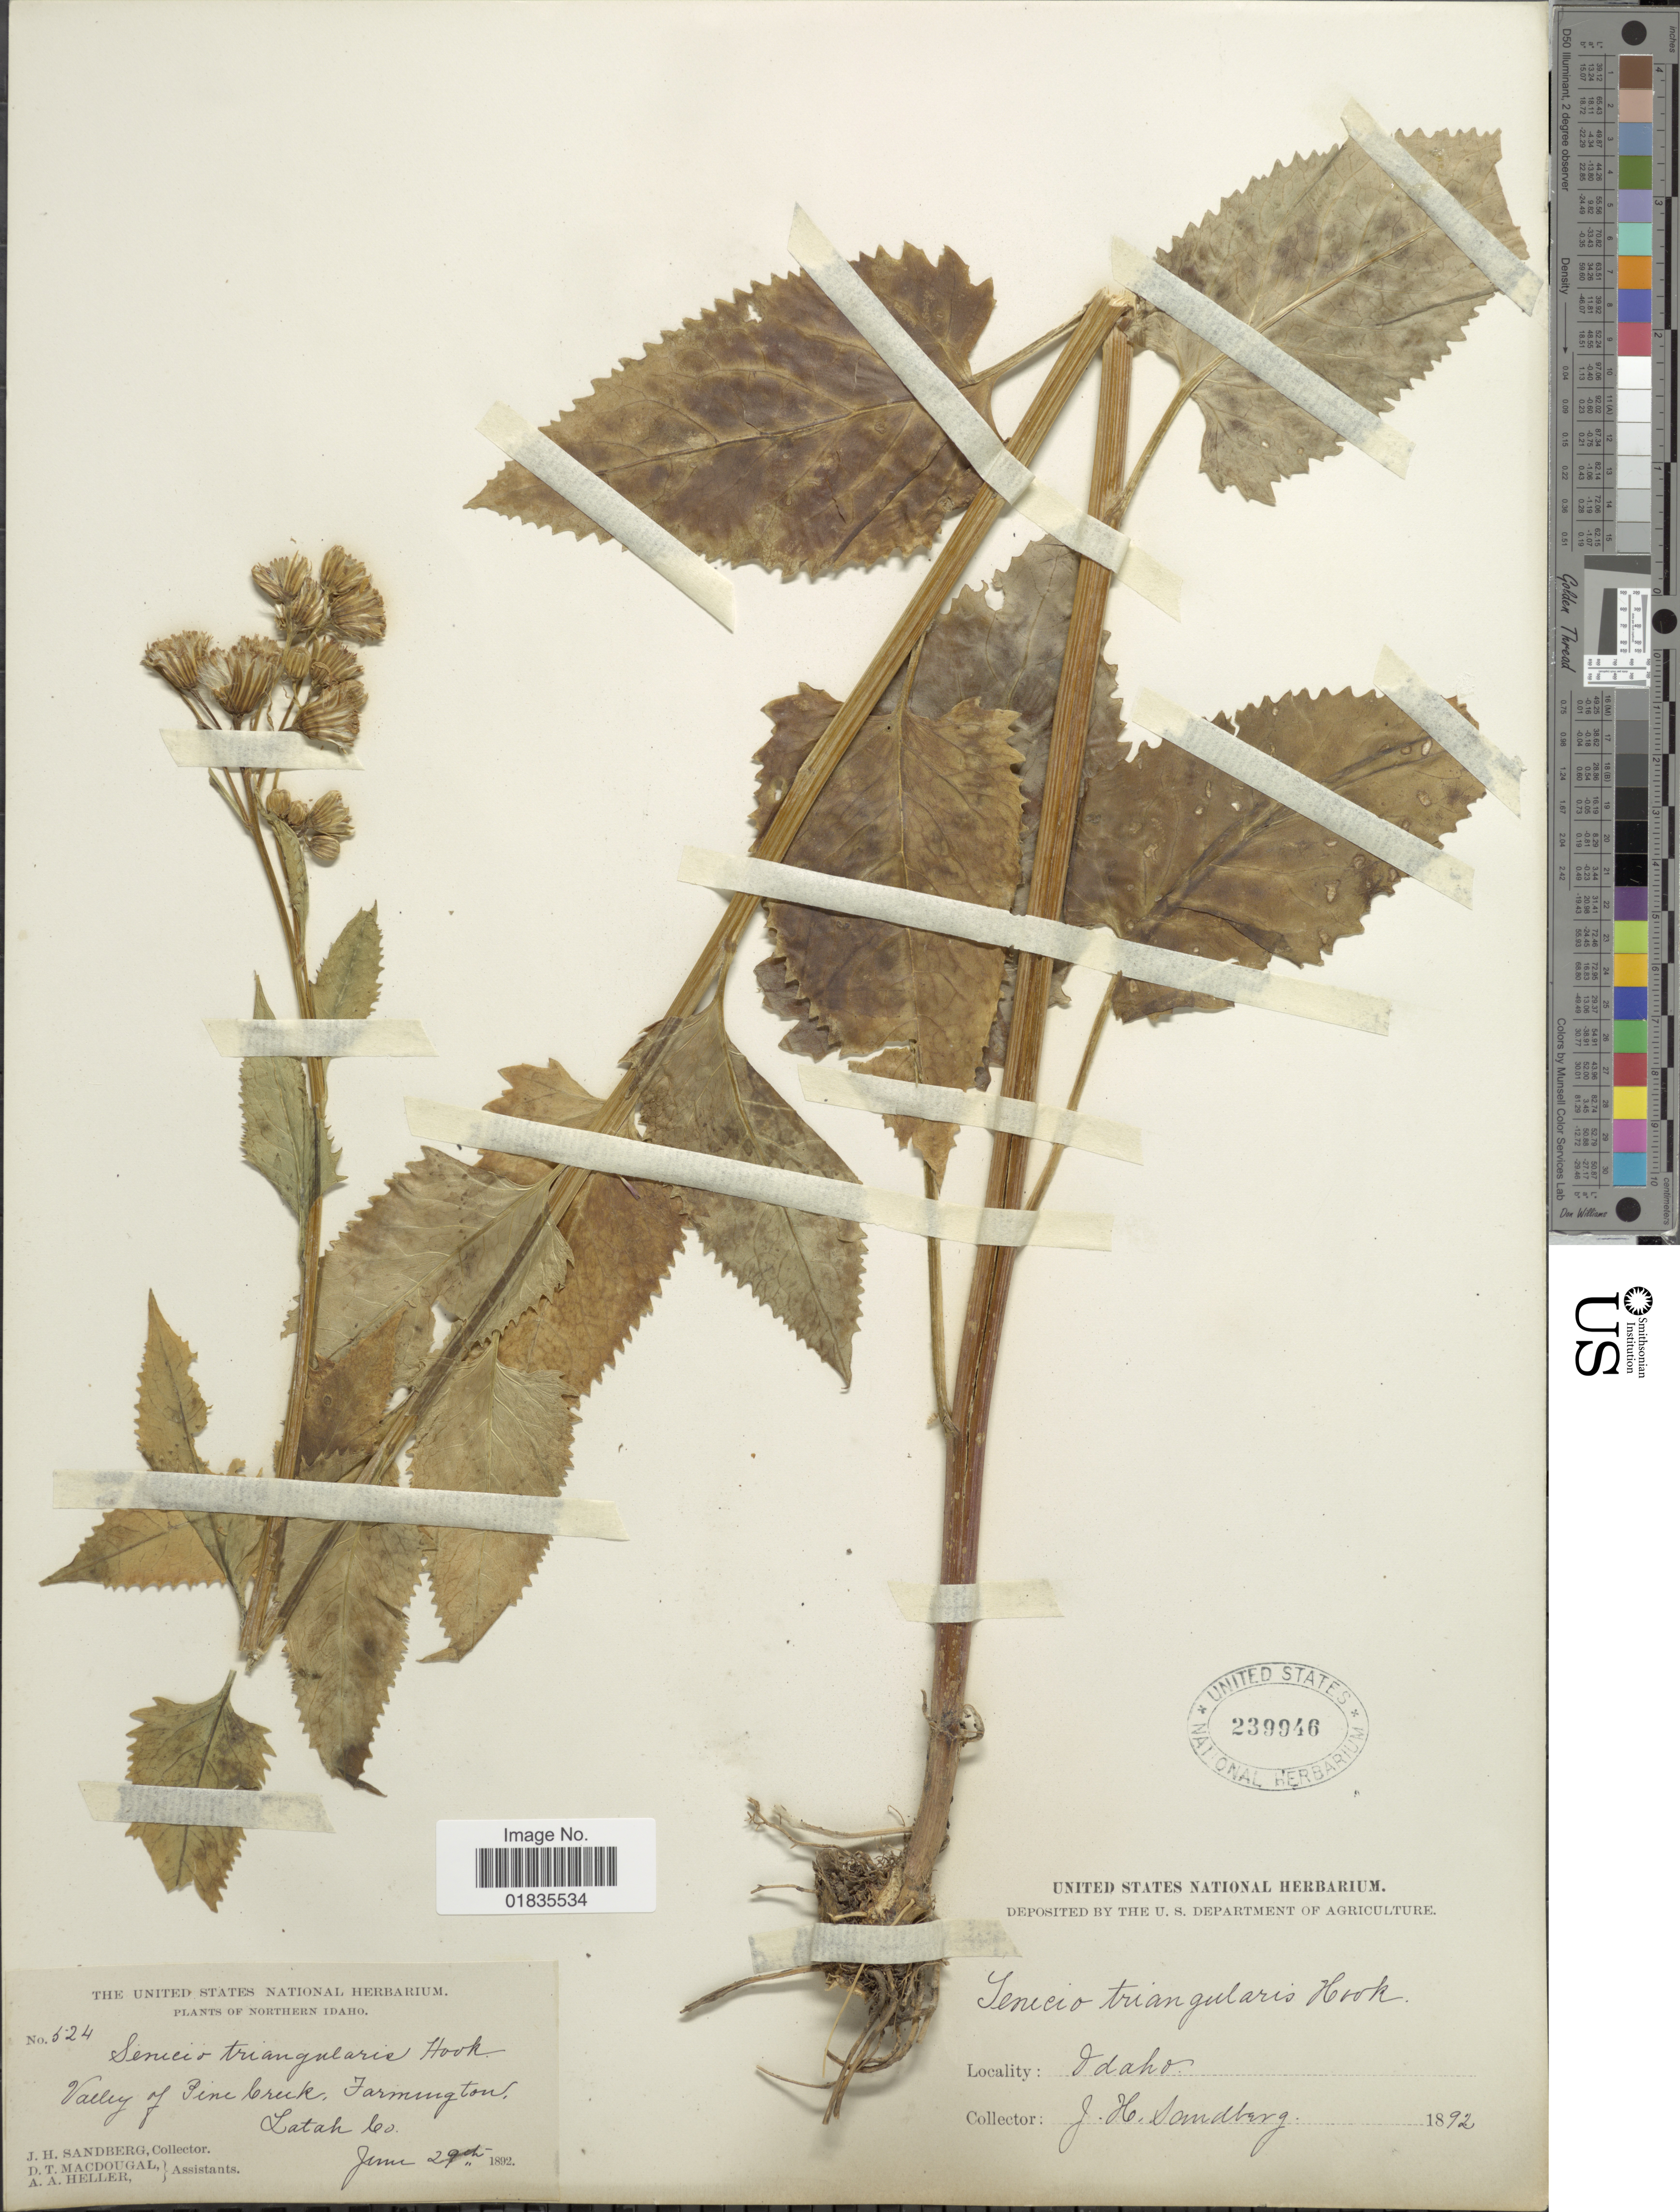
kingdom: Plantae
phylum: Tracheophyta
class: Magnoliopsida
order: Asterales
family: Asteraceae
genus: Senecio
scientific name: Senecio triangularis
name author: Hook.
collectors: J. H. Sandberg, D. T. MacDougal & A. A. Heller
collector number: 524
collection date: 1892-06-29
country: United States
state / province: Idaho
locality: Valley of Pine Creek, Farmington, Latah Co., northern Idaho.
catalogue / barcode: US 239946